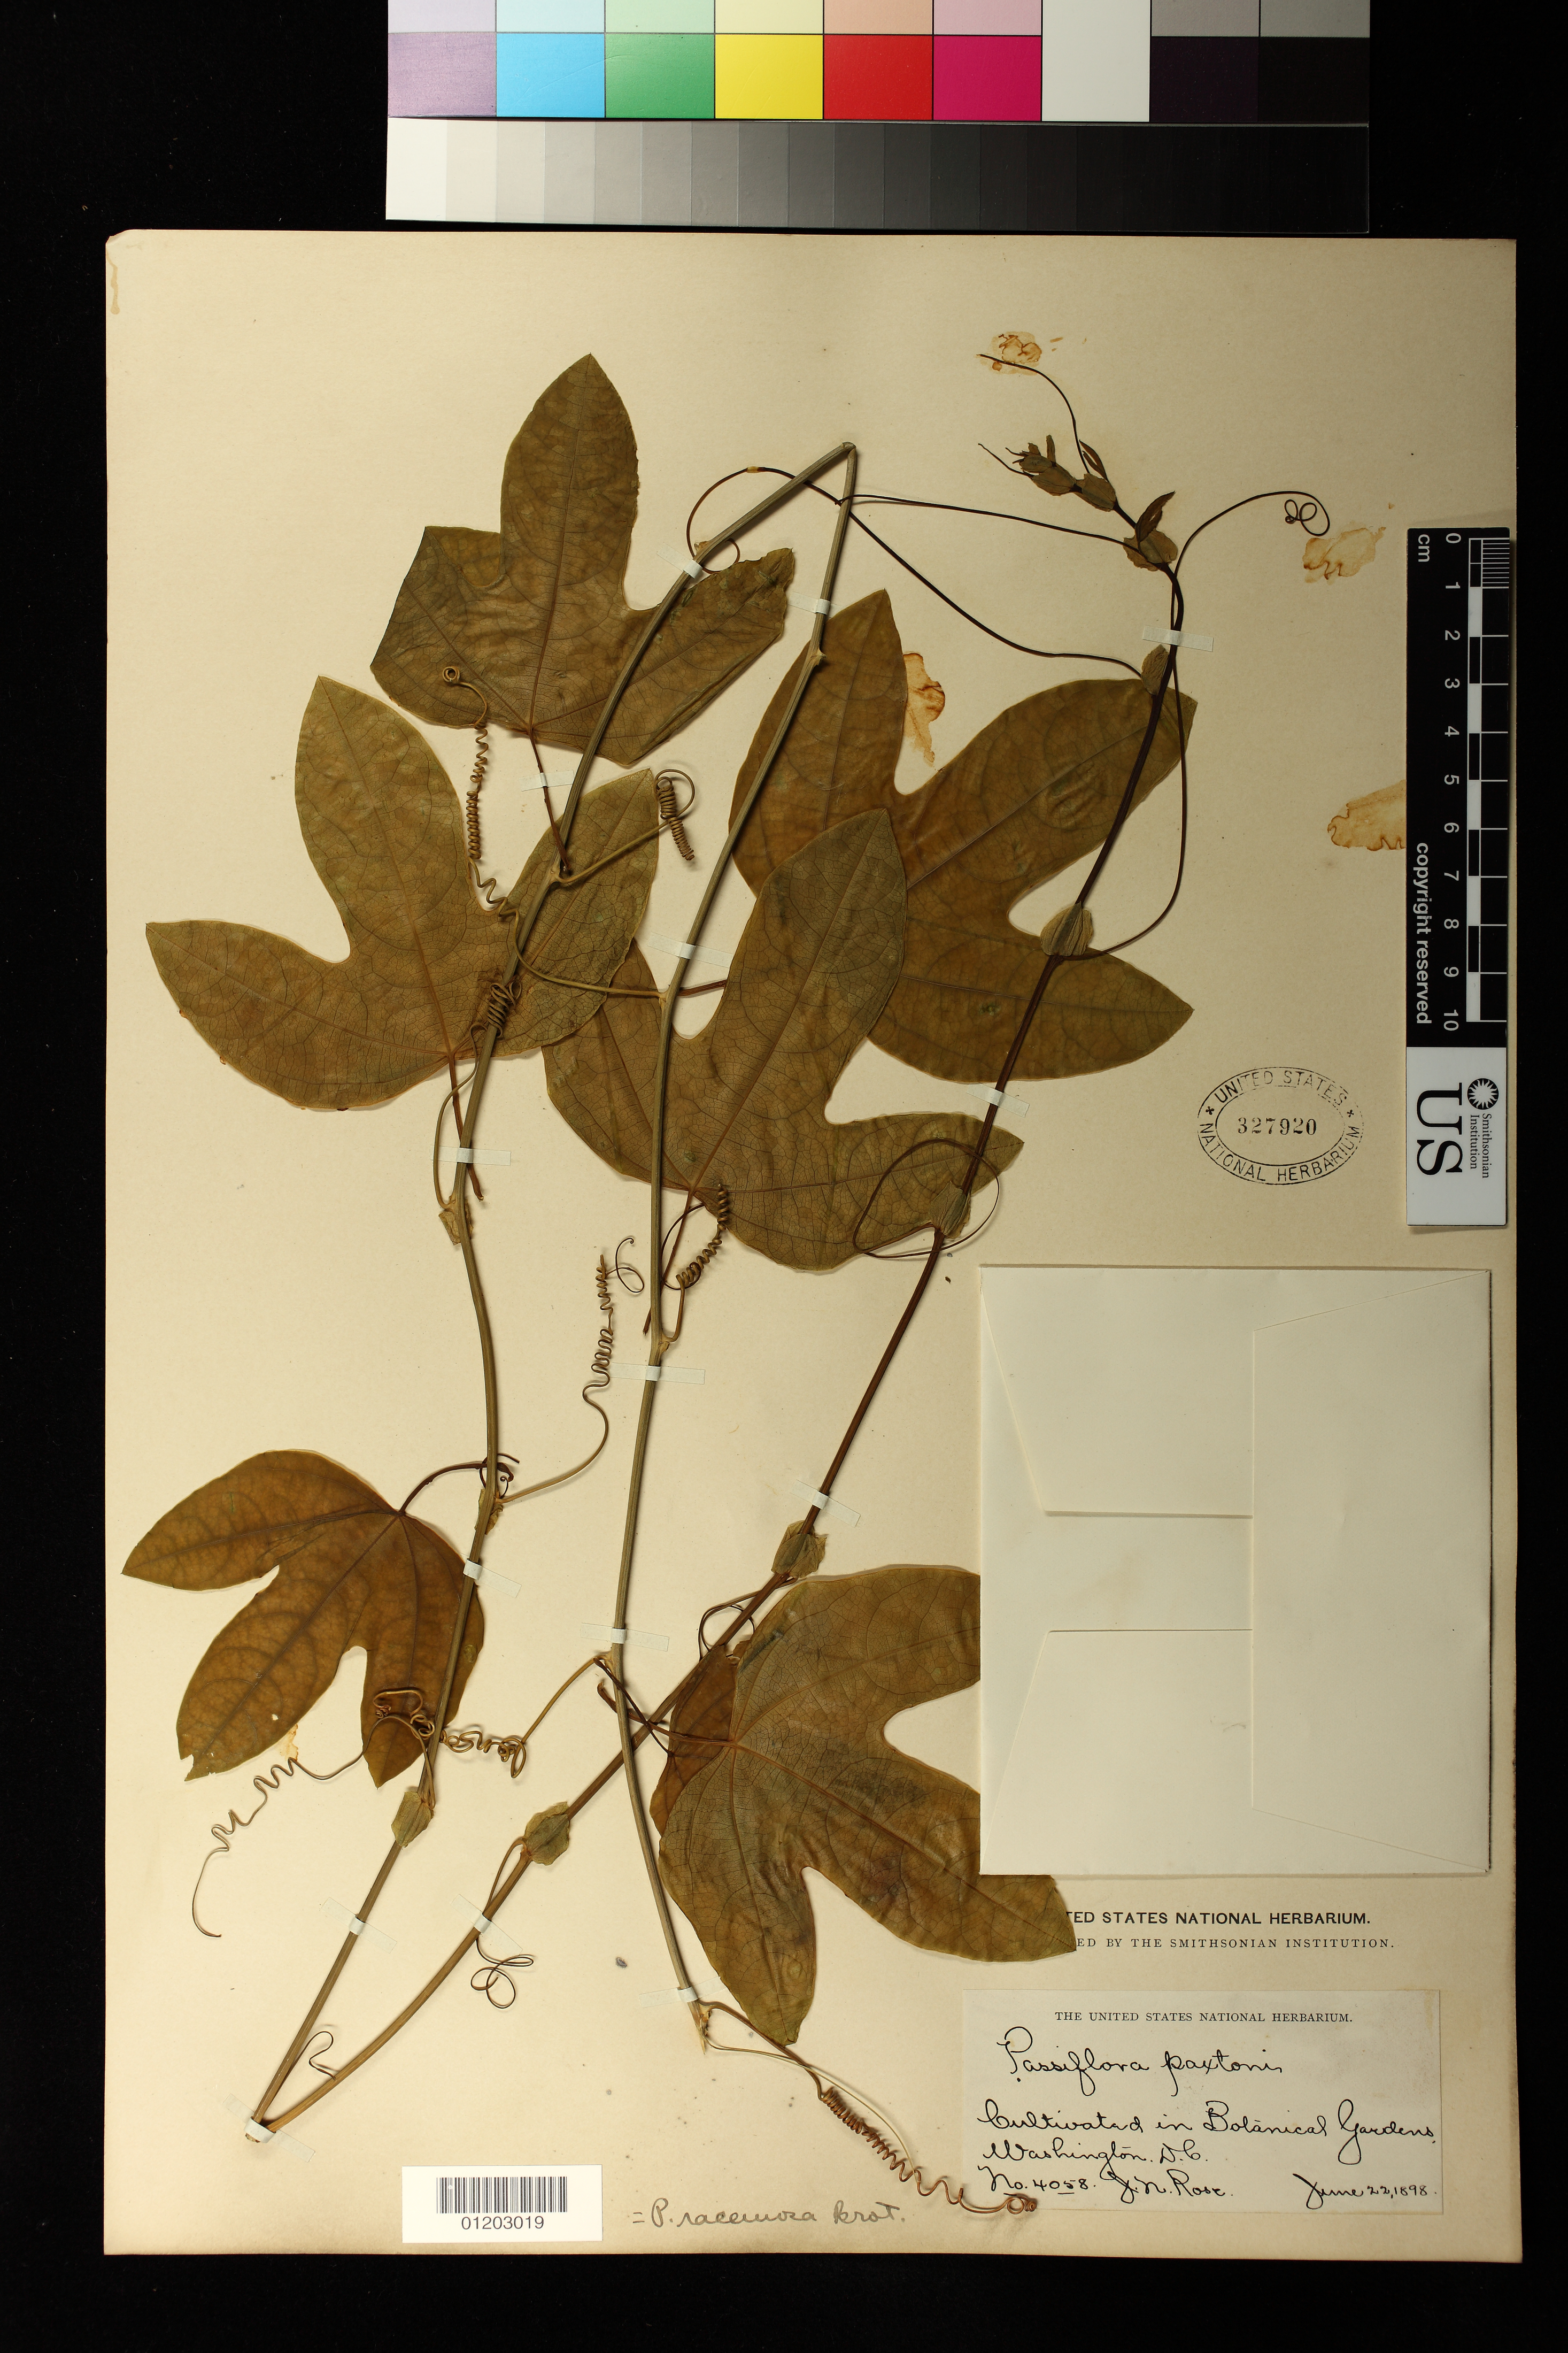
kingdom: Plantae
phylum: Tracheophyta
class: Magnoliopsida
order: Malpighiales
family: Passifloraceae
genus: Passiflora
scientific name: Passiflora racemosa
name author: Brot.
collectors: J. N. Rose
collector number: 4058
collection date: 1898-06-22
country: United States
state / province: District of Columbia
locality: "Cultivated in Botanical Gardens, Washington, D.C.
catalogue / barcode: US 327920